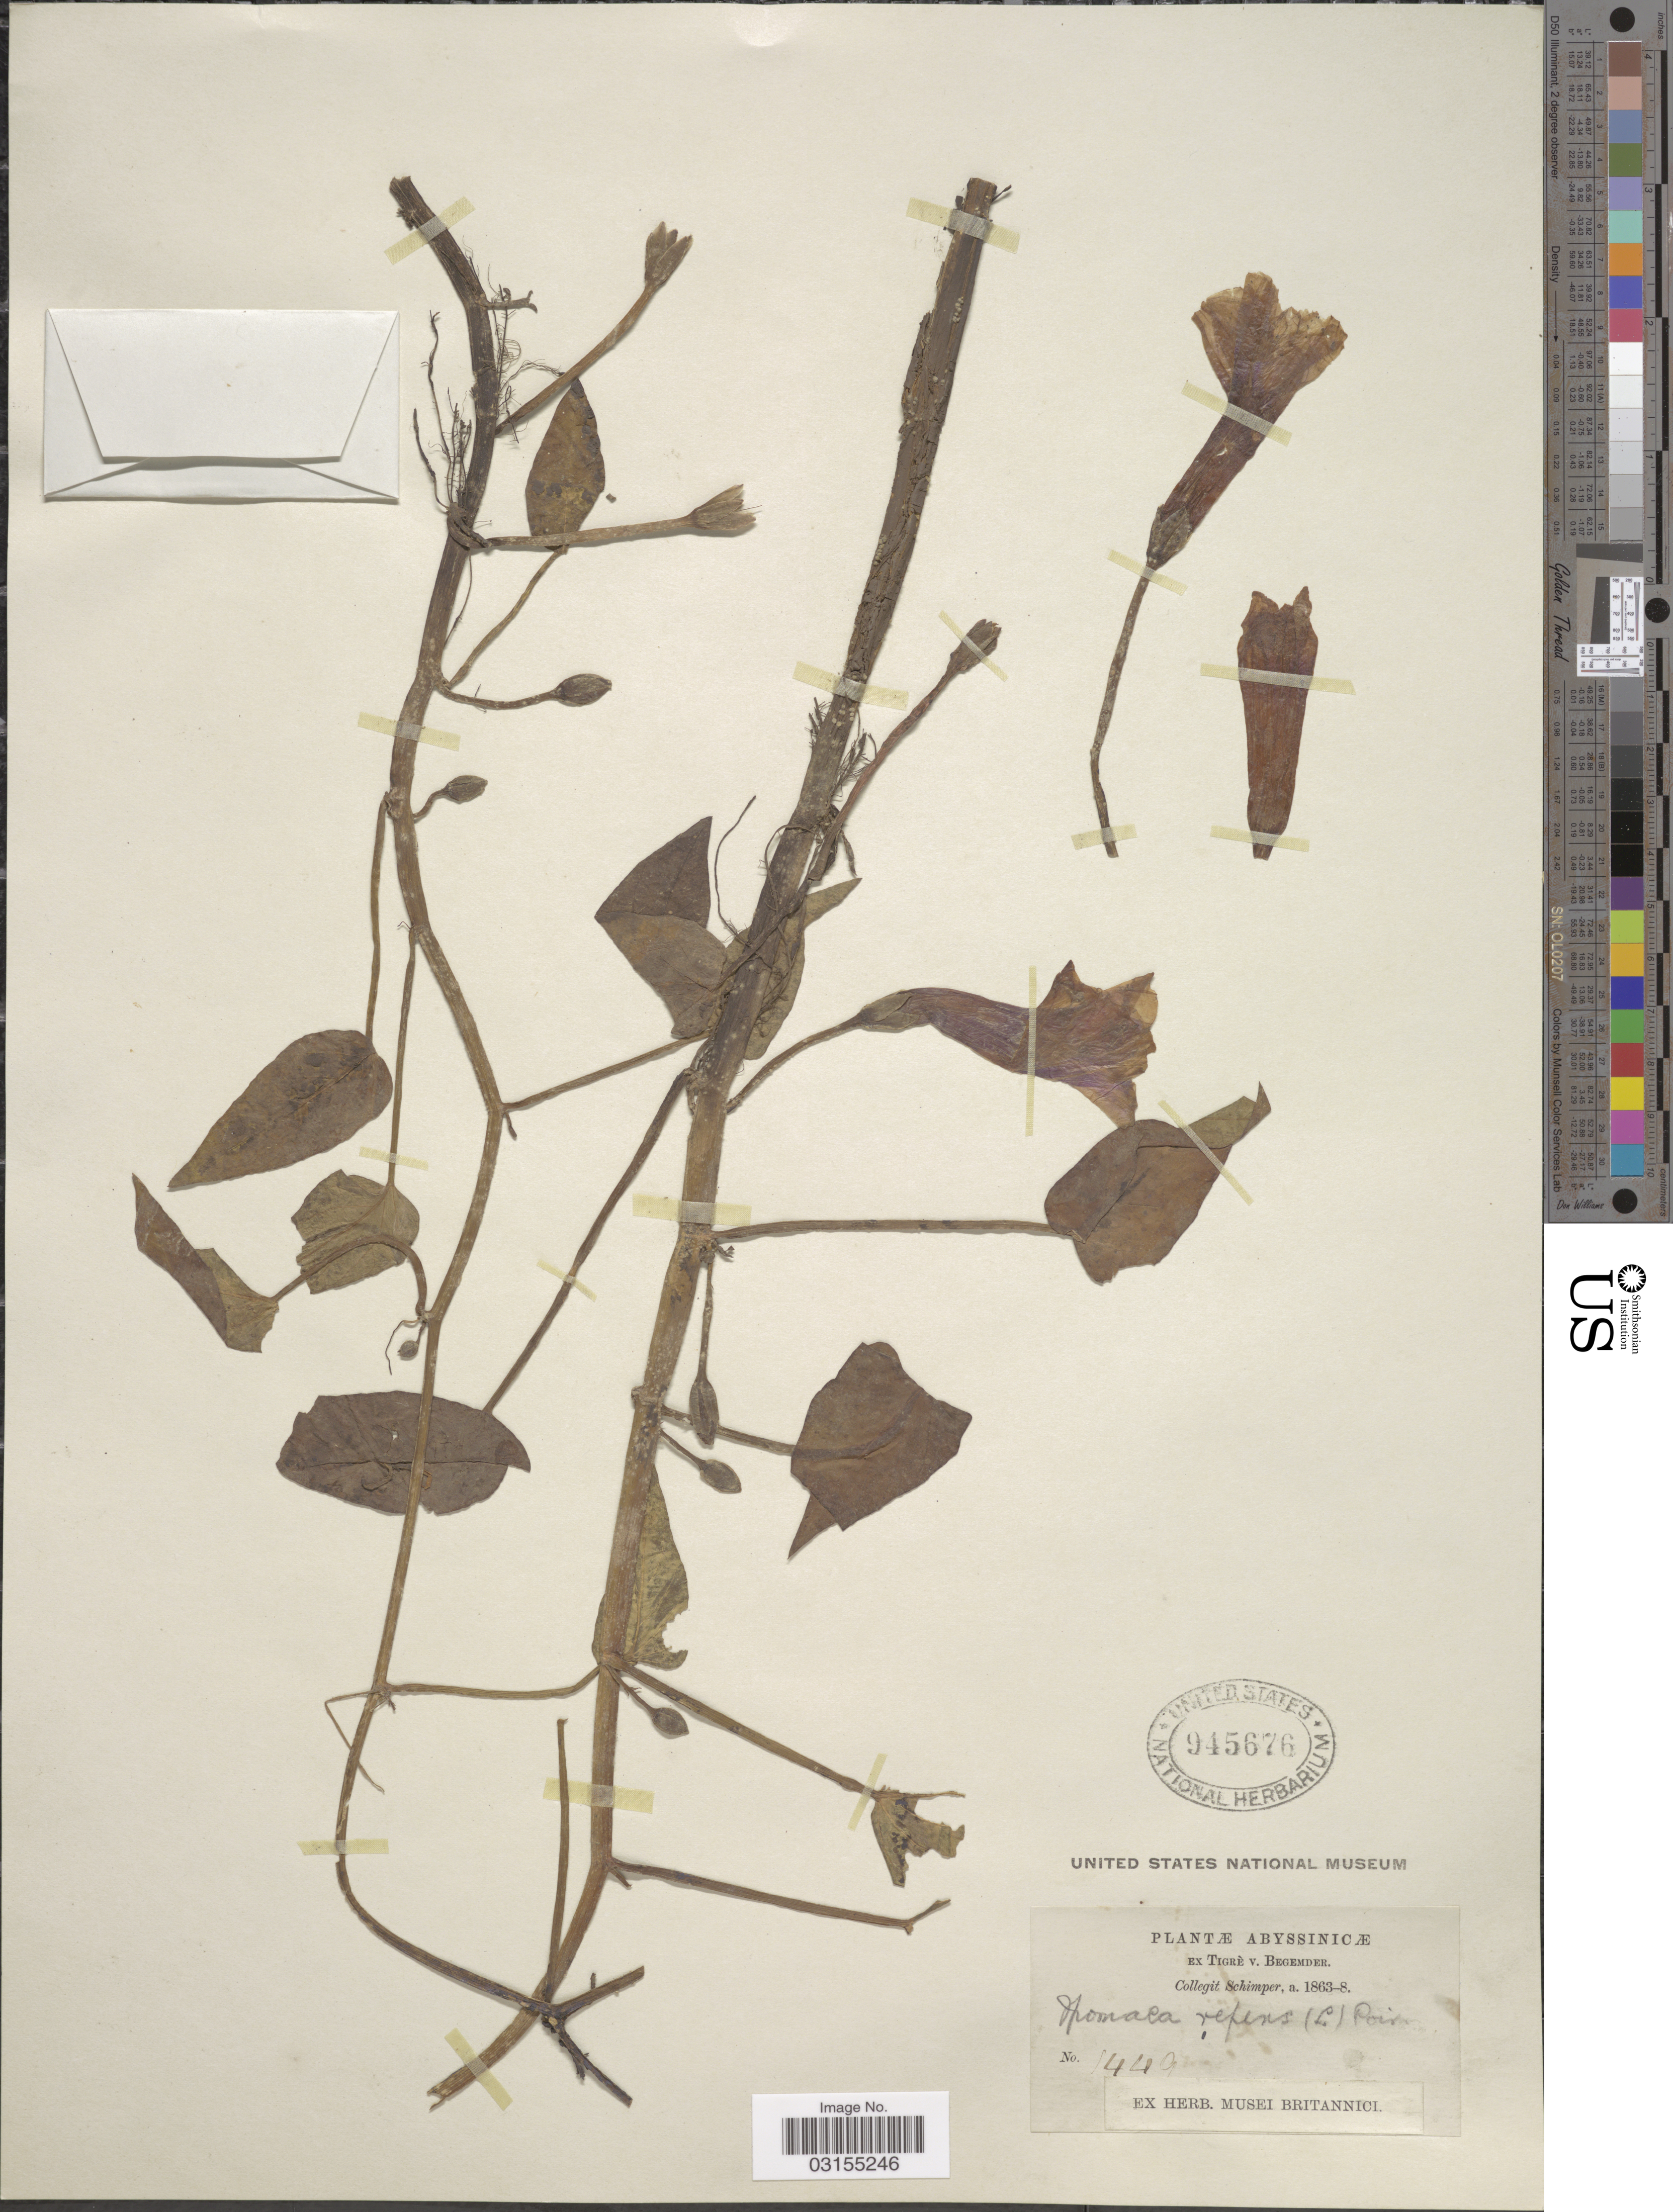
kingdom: Plantae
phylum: Tracheophyta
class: Magnoliopsida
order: Solanales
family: Convolvulaceae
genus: Ipomoea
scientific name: Ipomoea repens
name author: (L.) Lam.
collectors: -. Schimper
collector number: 1449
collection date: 1863/1868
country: Eritrea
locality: Abyssinicæ. Ex Tigrè v. Begemder.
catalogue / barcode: US 945676